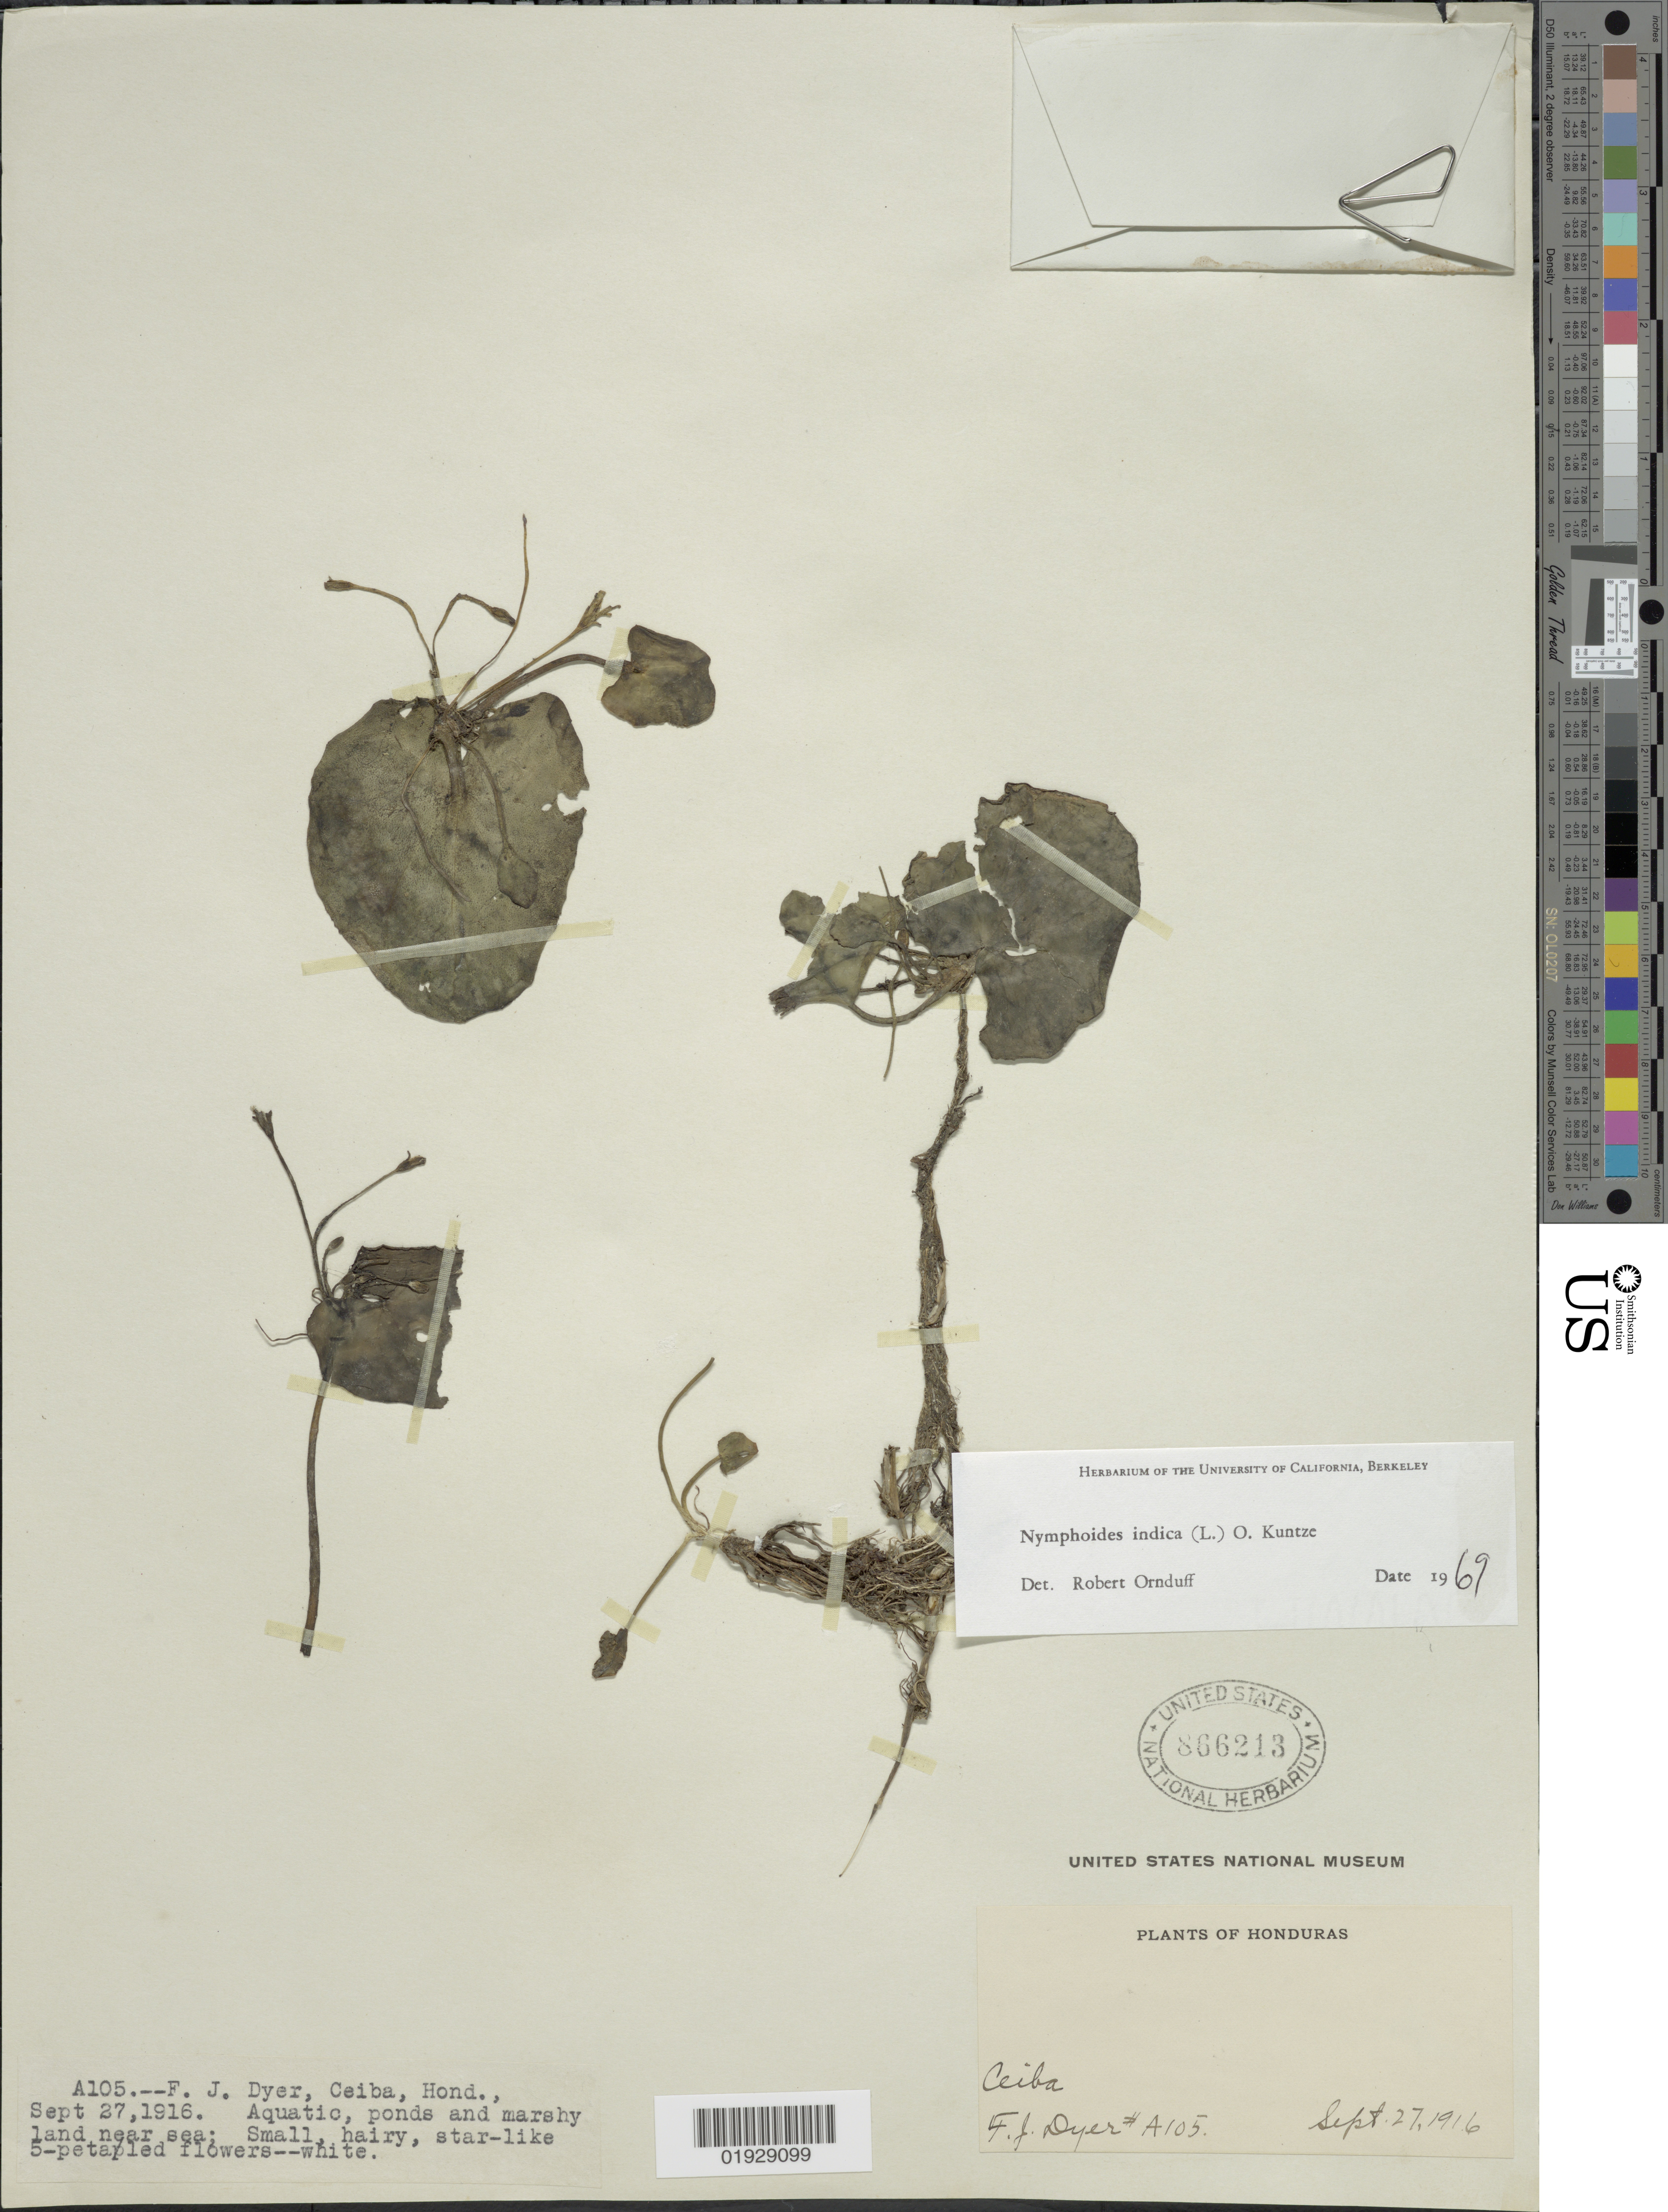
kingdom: Plantae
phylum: Tracheophyta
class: Magnoliopsida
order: Asterales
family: Menyanthaceae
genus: Nymphoides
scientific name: Nymphoides indica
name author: (L.) Kuntze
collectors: F. J. Dyer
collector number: A105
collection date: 1916-09-27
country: Honduras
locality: Ceiba.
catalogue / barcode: US 866213